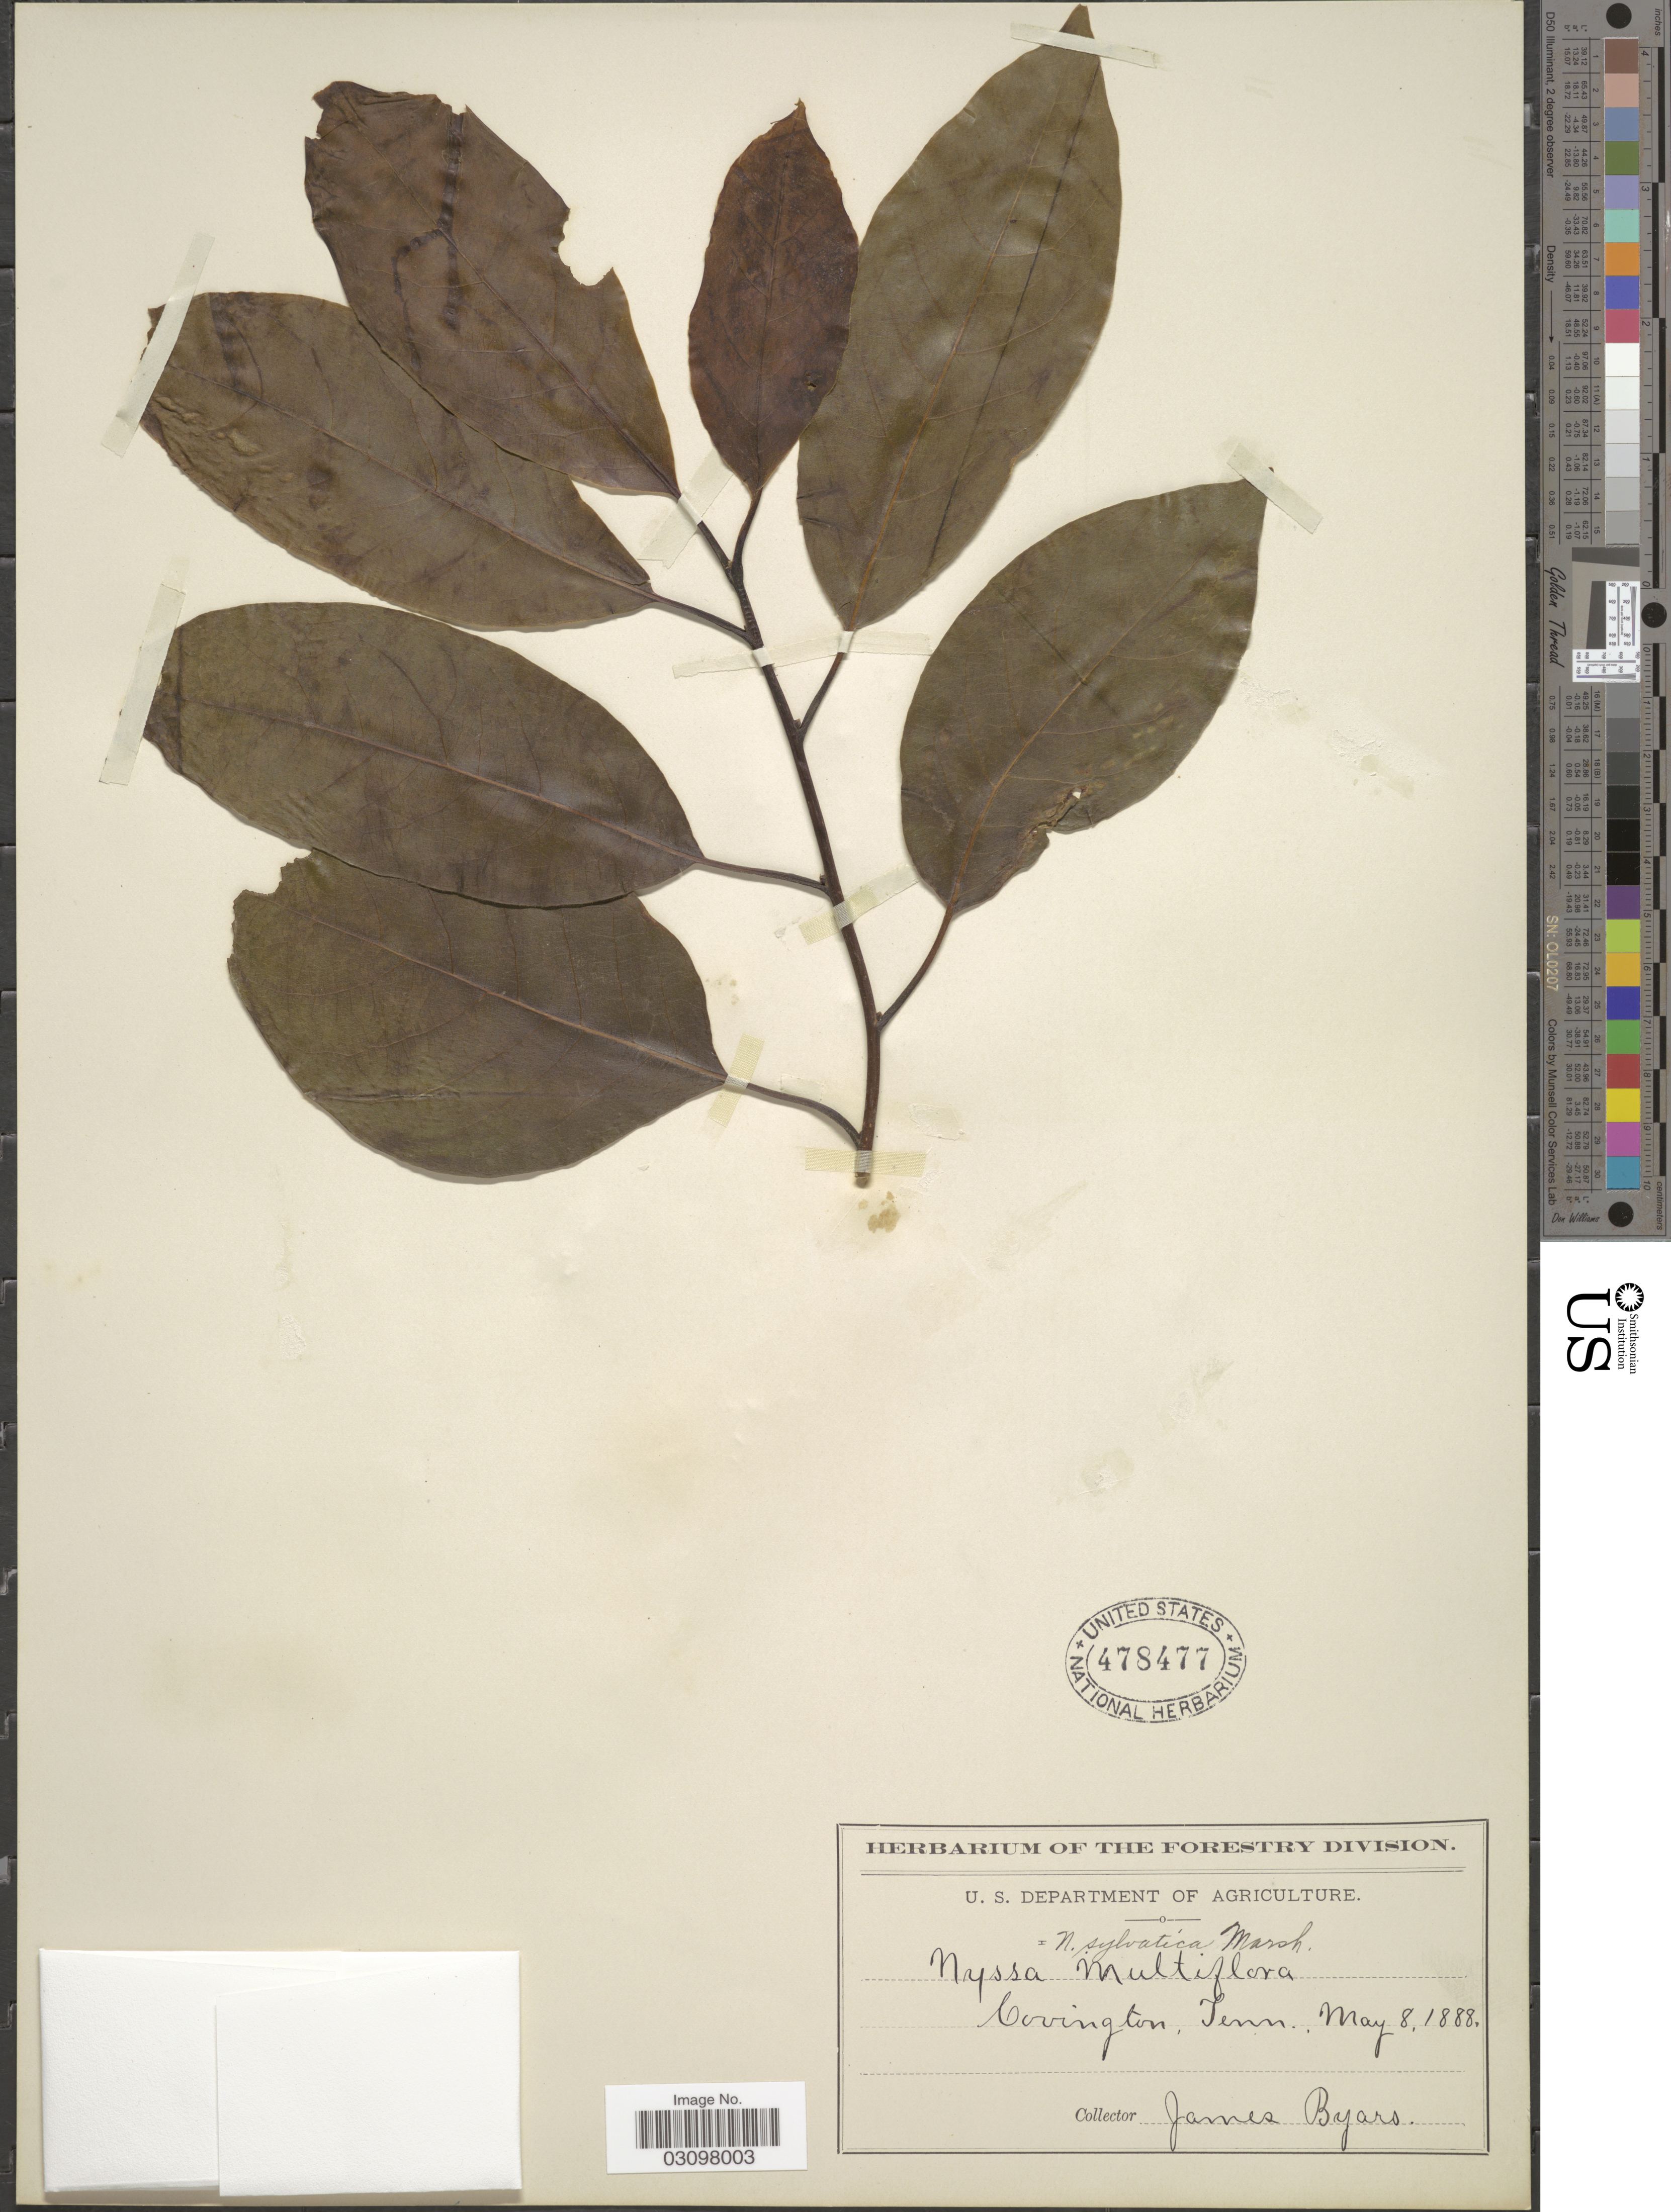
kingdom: Plantae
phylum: Tracheophyta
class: Magnoliopsida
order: Cornales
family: Nyssaceae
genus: Nyssa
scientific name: Nyssa sylvatica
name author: Marshall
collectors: J. Byars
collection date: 1888-05-08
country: United States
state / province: Tennessee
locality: Covington, Tenn.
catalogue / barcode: US 478477